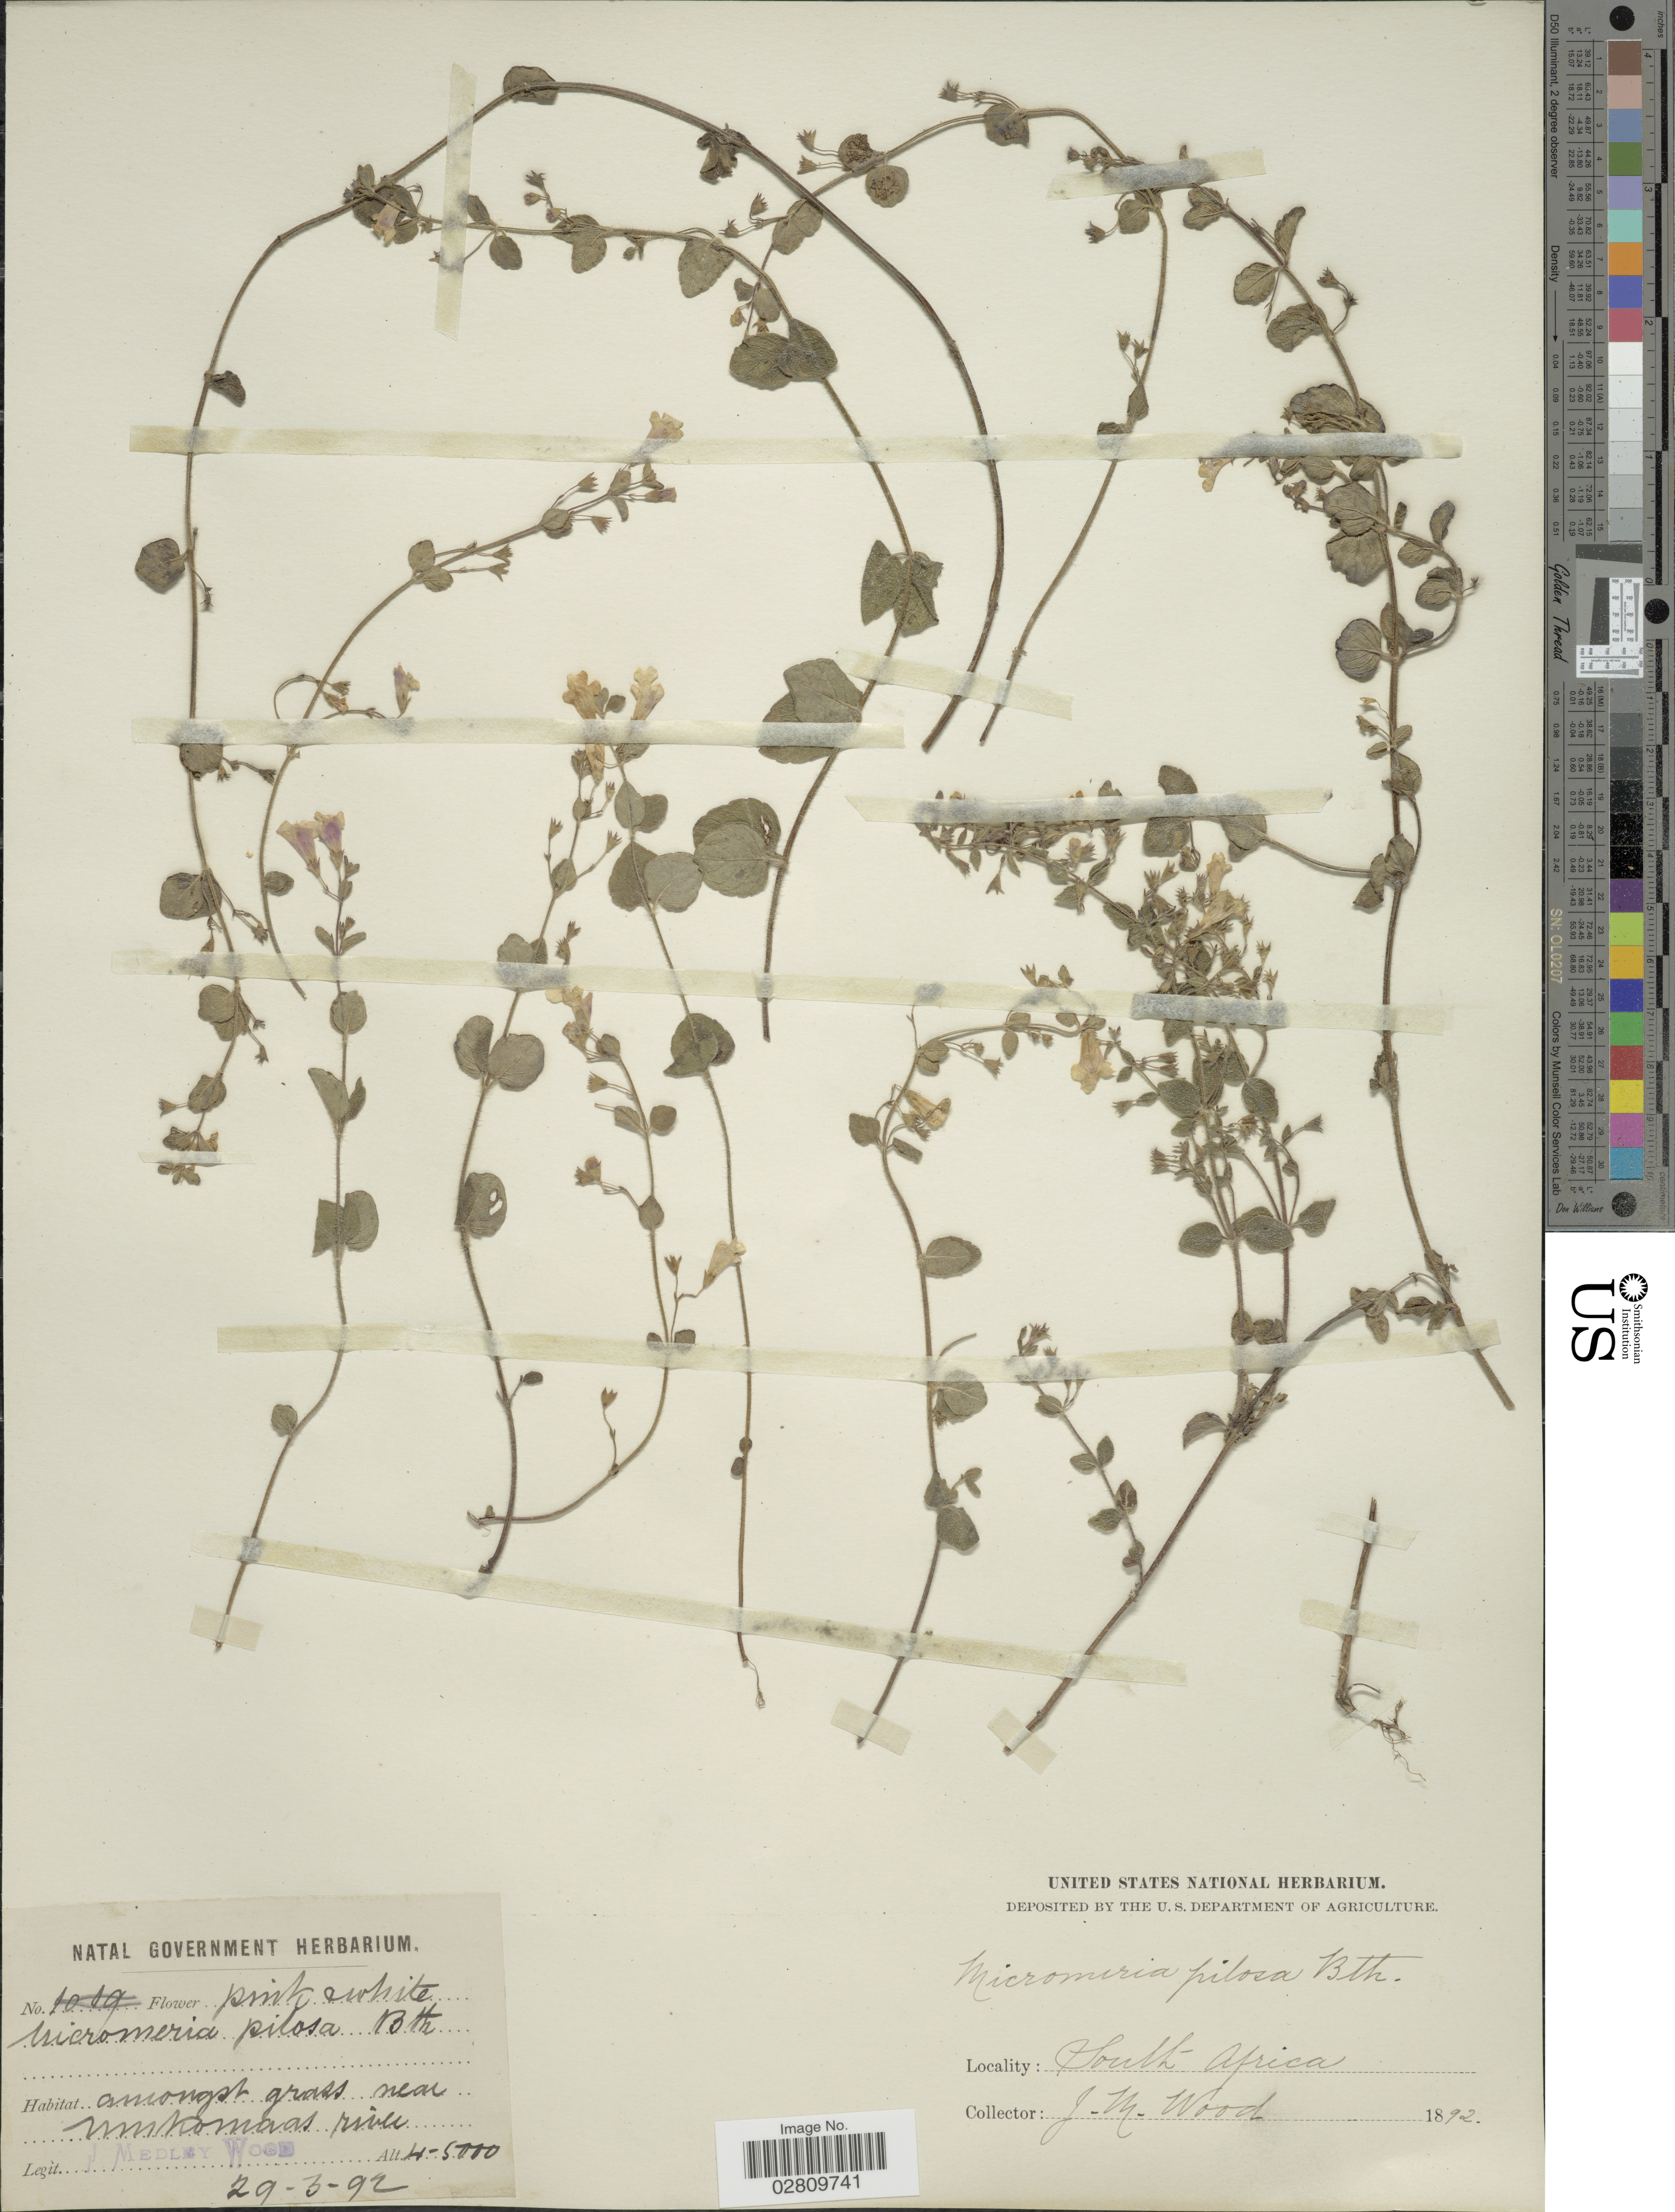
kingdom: Plantae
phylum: Tracheophyta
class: Magnoliopsida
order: Lamiales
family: Lamiaceae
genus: Micromeria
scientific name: Micromeria pilosa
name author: Benth.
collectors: J. Medley Wood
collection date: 1892-03-29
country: South Africa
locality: Amongst grass near Umkomaas river.